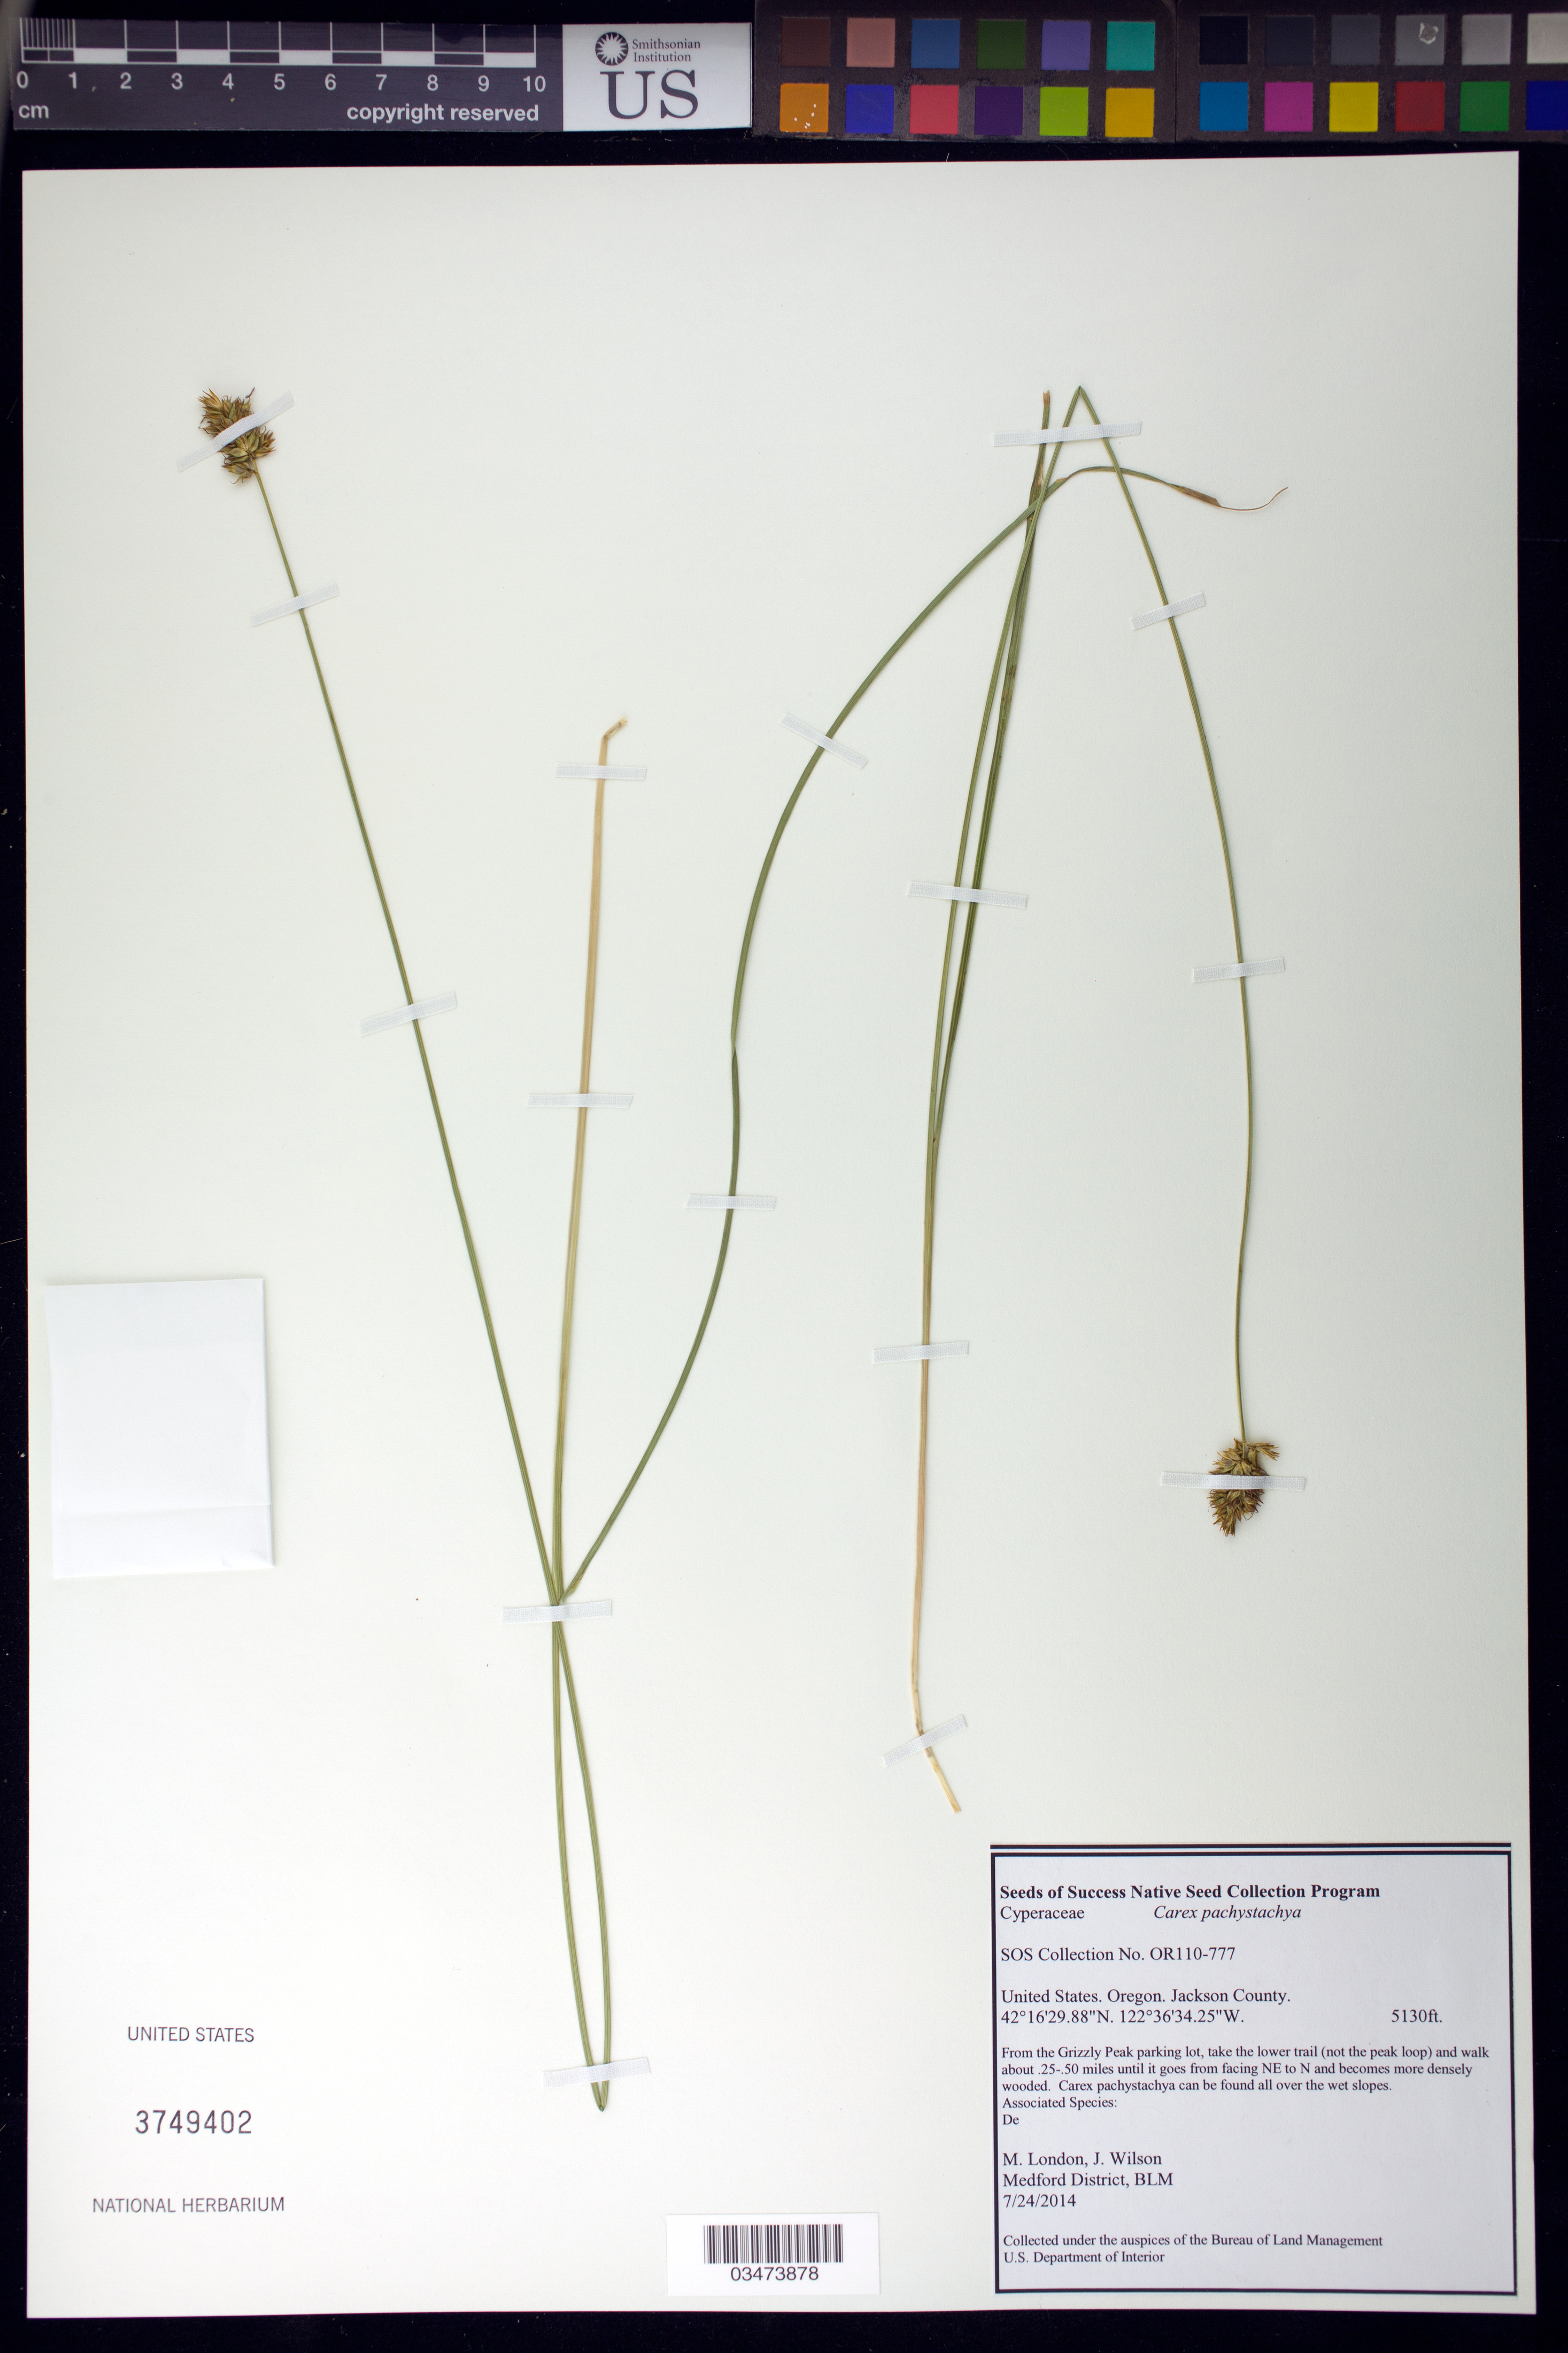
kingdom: Plantae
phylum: Tracheophyta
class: Liliopsida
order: Poales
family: Cyperaceae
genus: Carex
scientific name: Carex pachystachya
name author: Cham. ex Steud.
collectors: M. London & J. Wilson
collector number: OR110-777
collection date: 2014-07-24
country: United States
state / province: Oregon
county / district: Jackson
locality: From Grizzly Peak parking lot to the lower trail ( not the peak loop)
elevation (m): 1564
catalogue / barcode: US 3749402